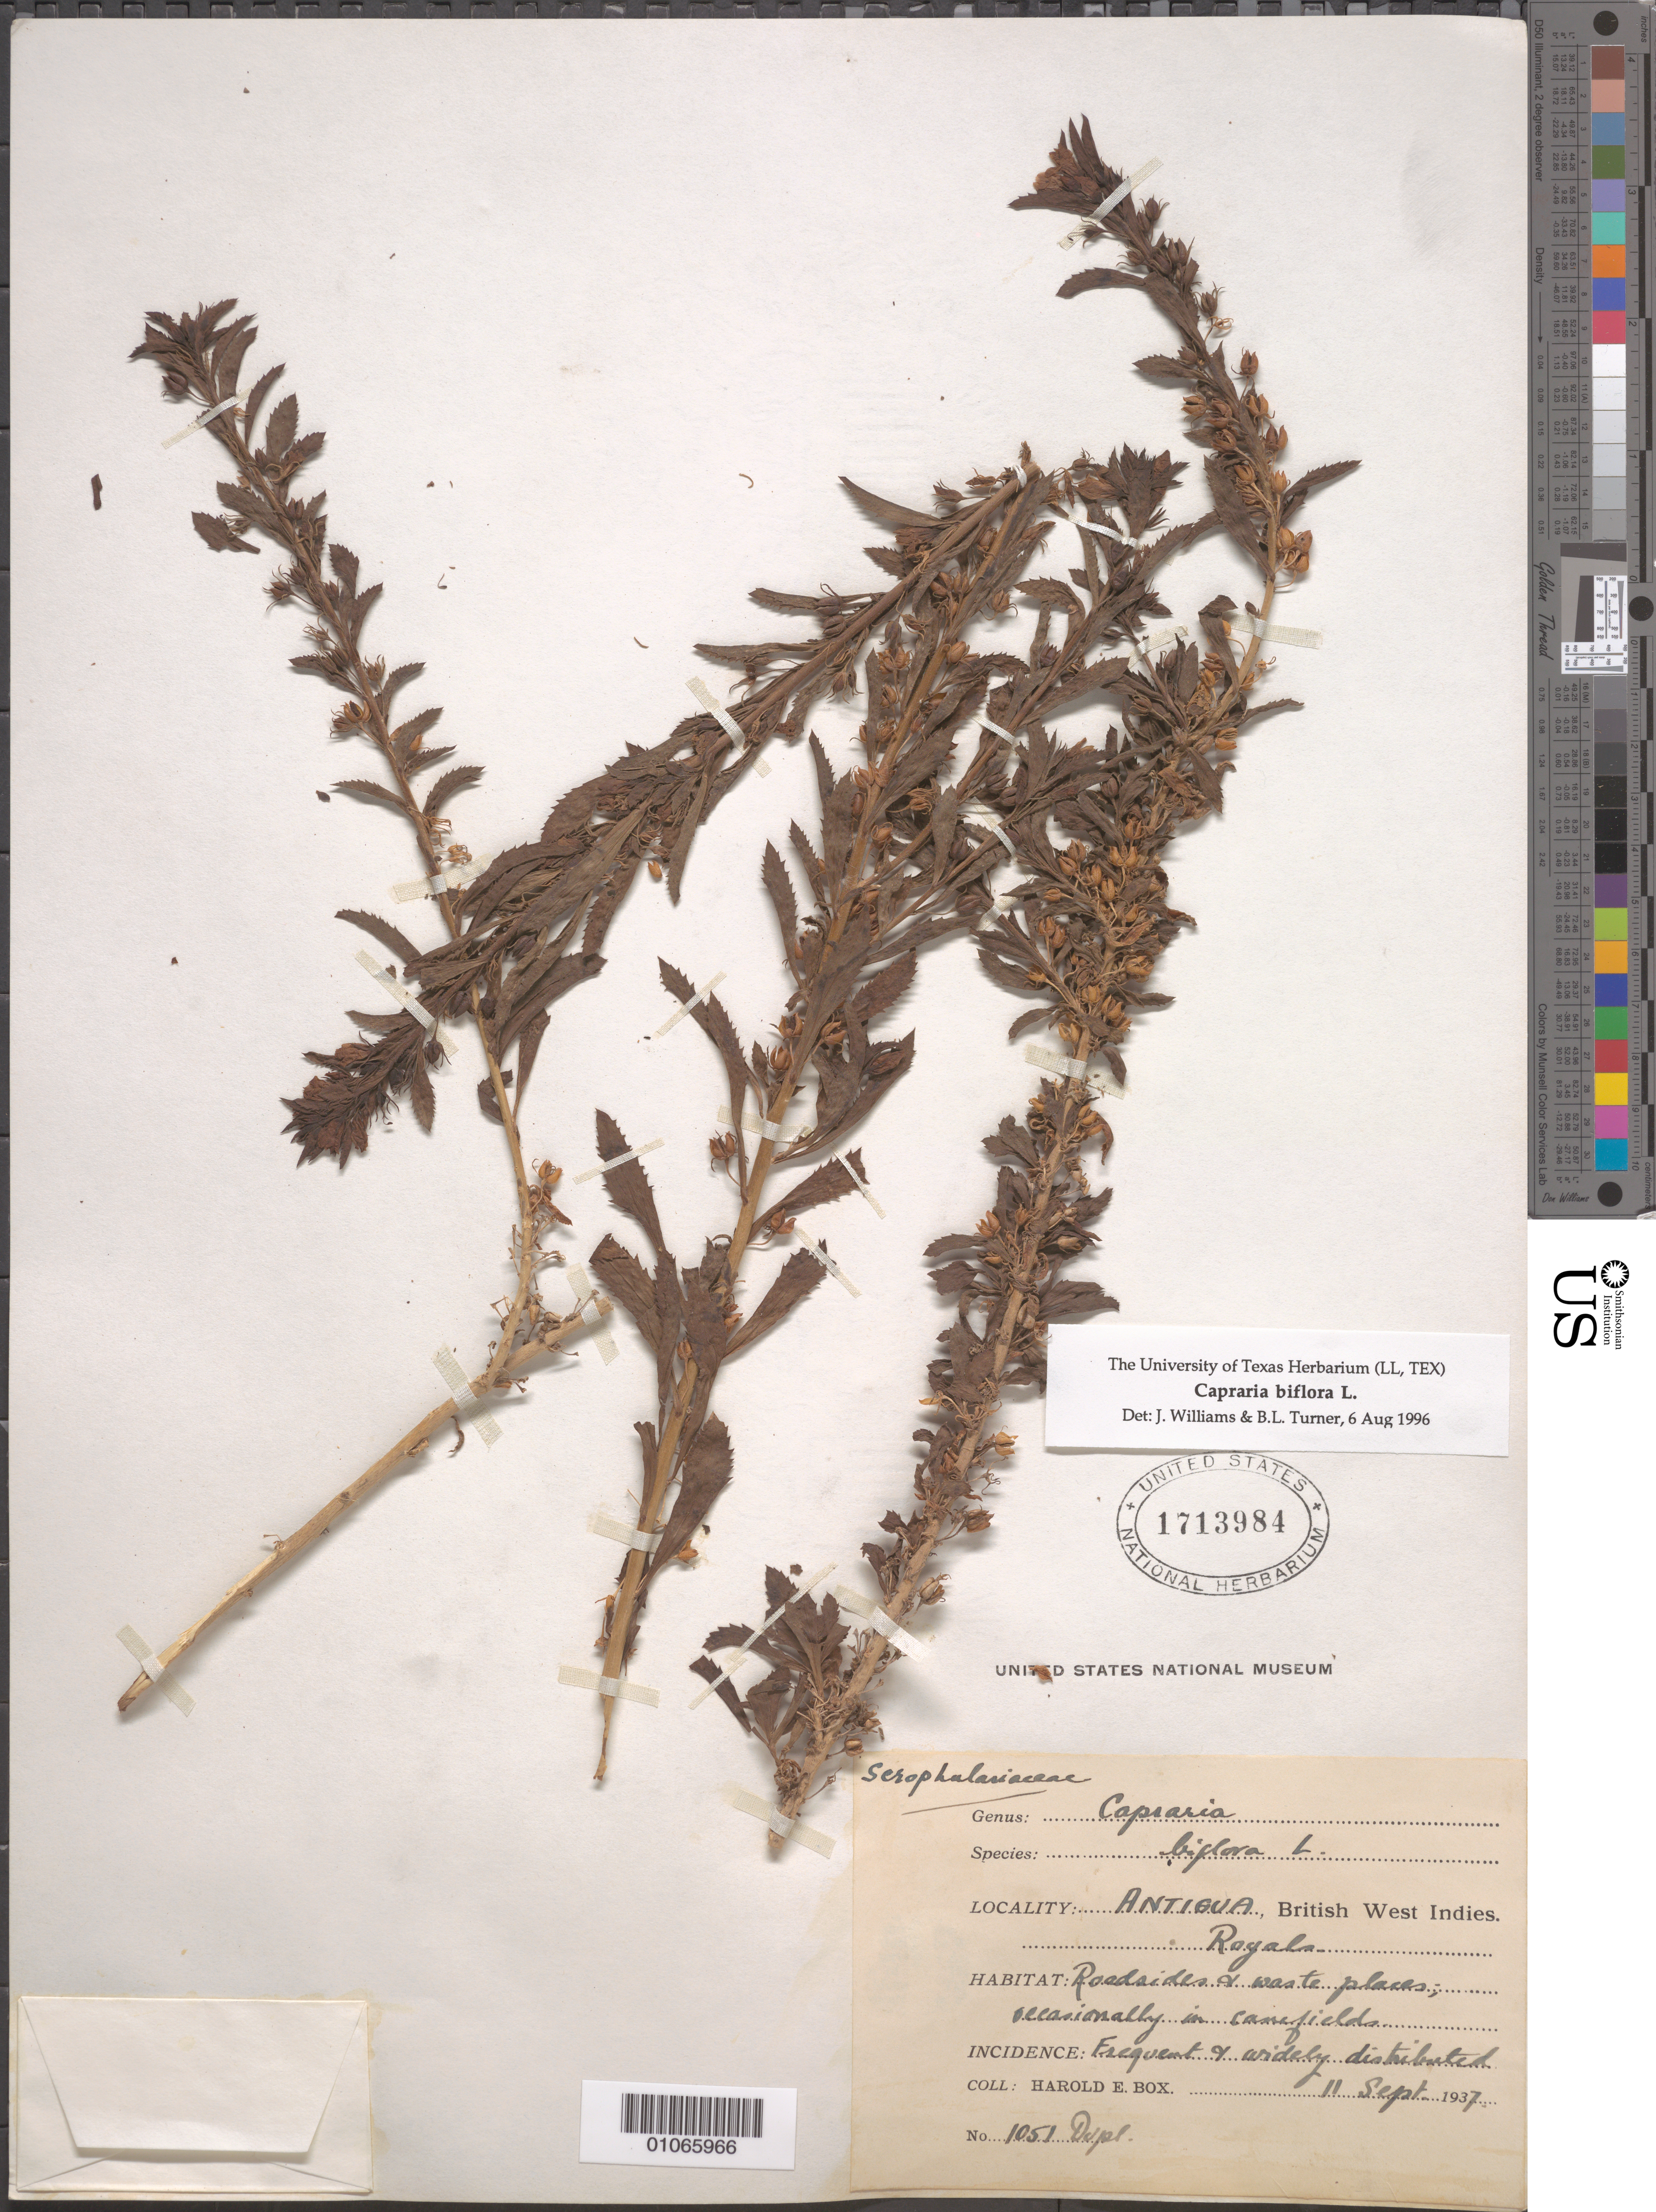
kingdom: Plantae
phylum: Tracheophyta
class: Magnoliopsida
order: Lamiales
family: Scrophulariaceae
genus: Capraria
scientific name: Capraria biflora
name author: L.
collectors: H. E. Box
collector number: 1051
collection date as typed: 11 Sep 1937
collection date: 1937-09-11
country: Antigua and Barbuda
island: Leeward Is.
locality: Royala? Roadsides and waste places; occasionally in canefields.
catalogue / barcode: US 1713984